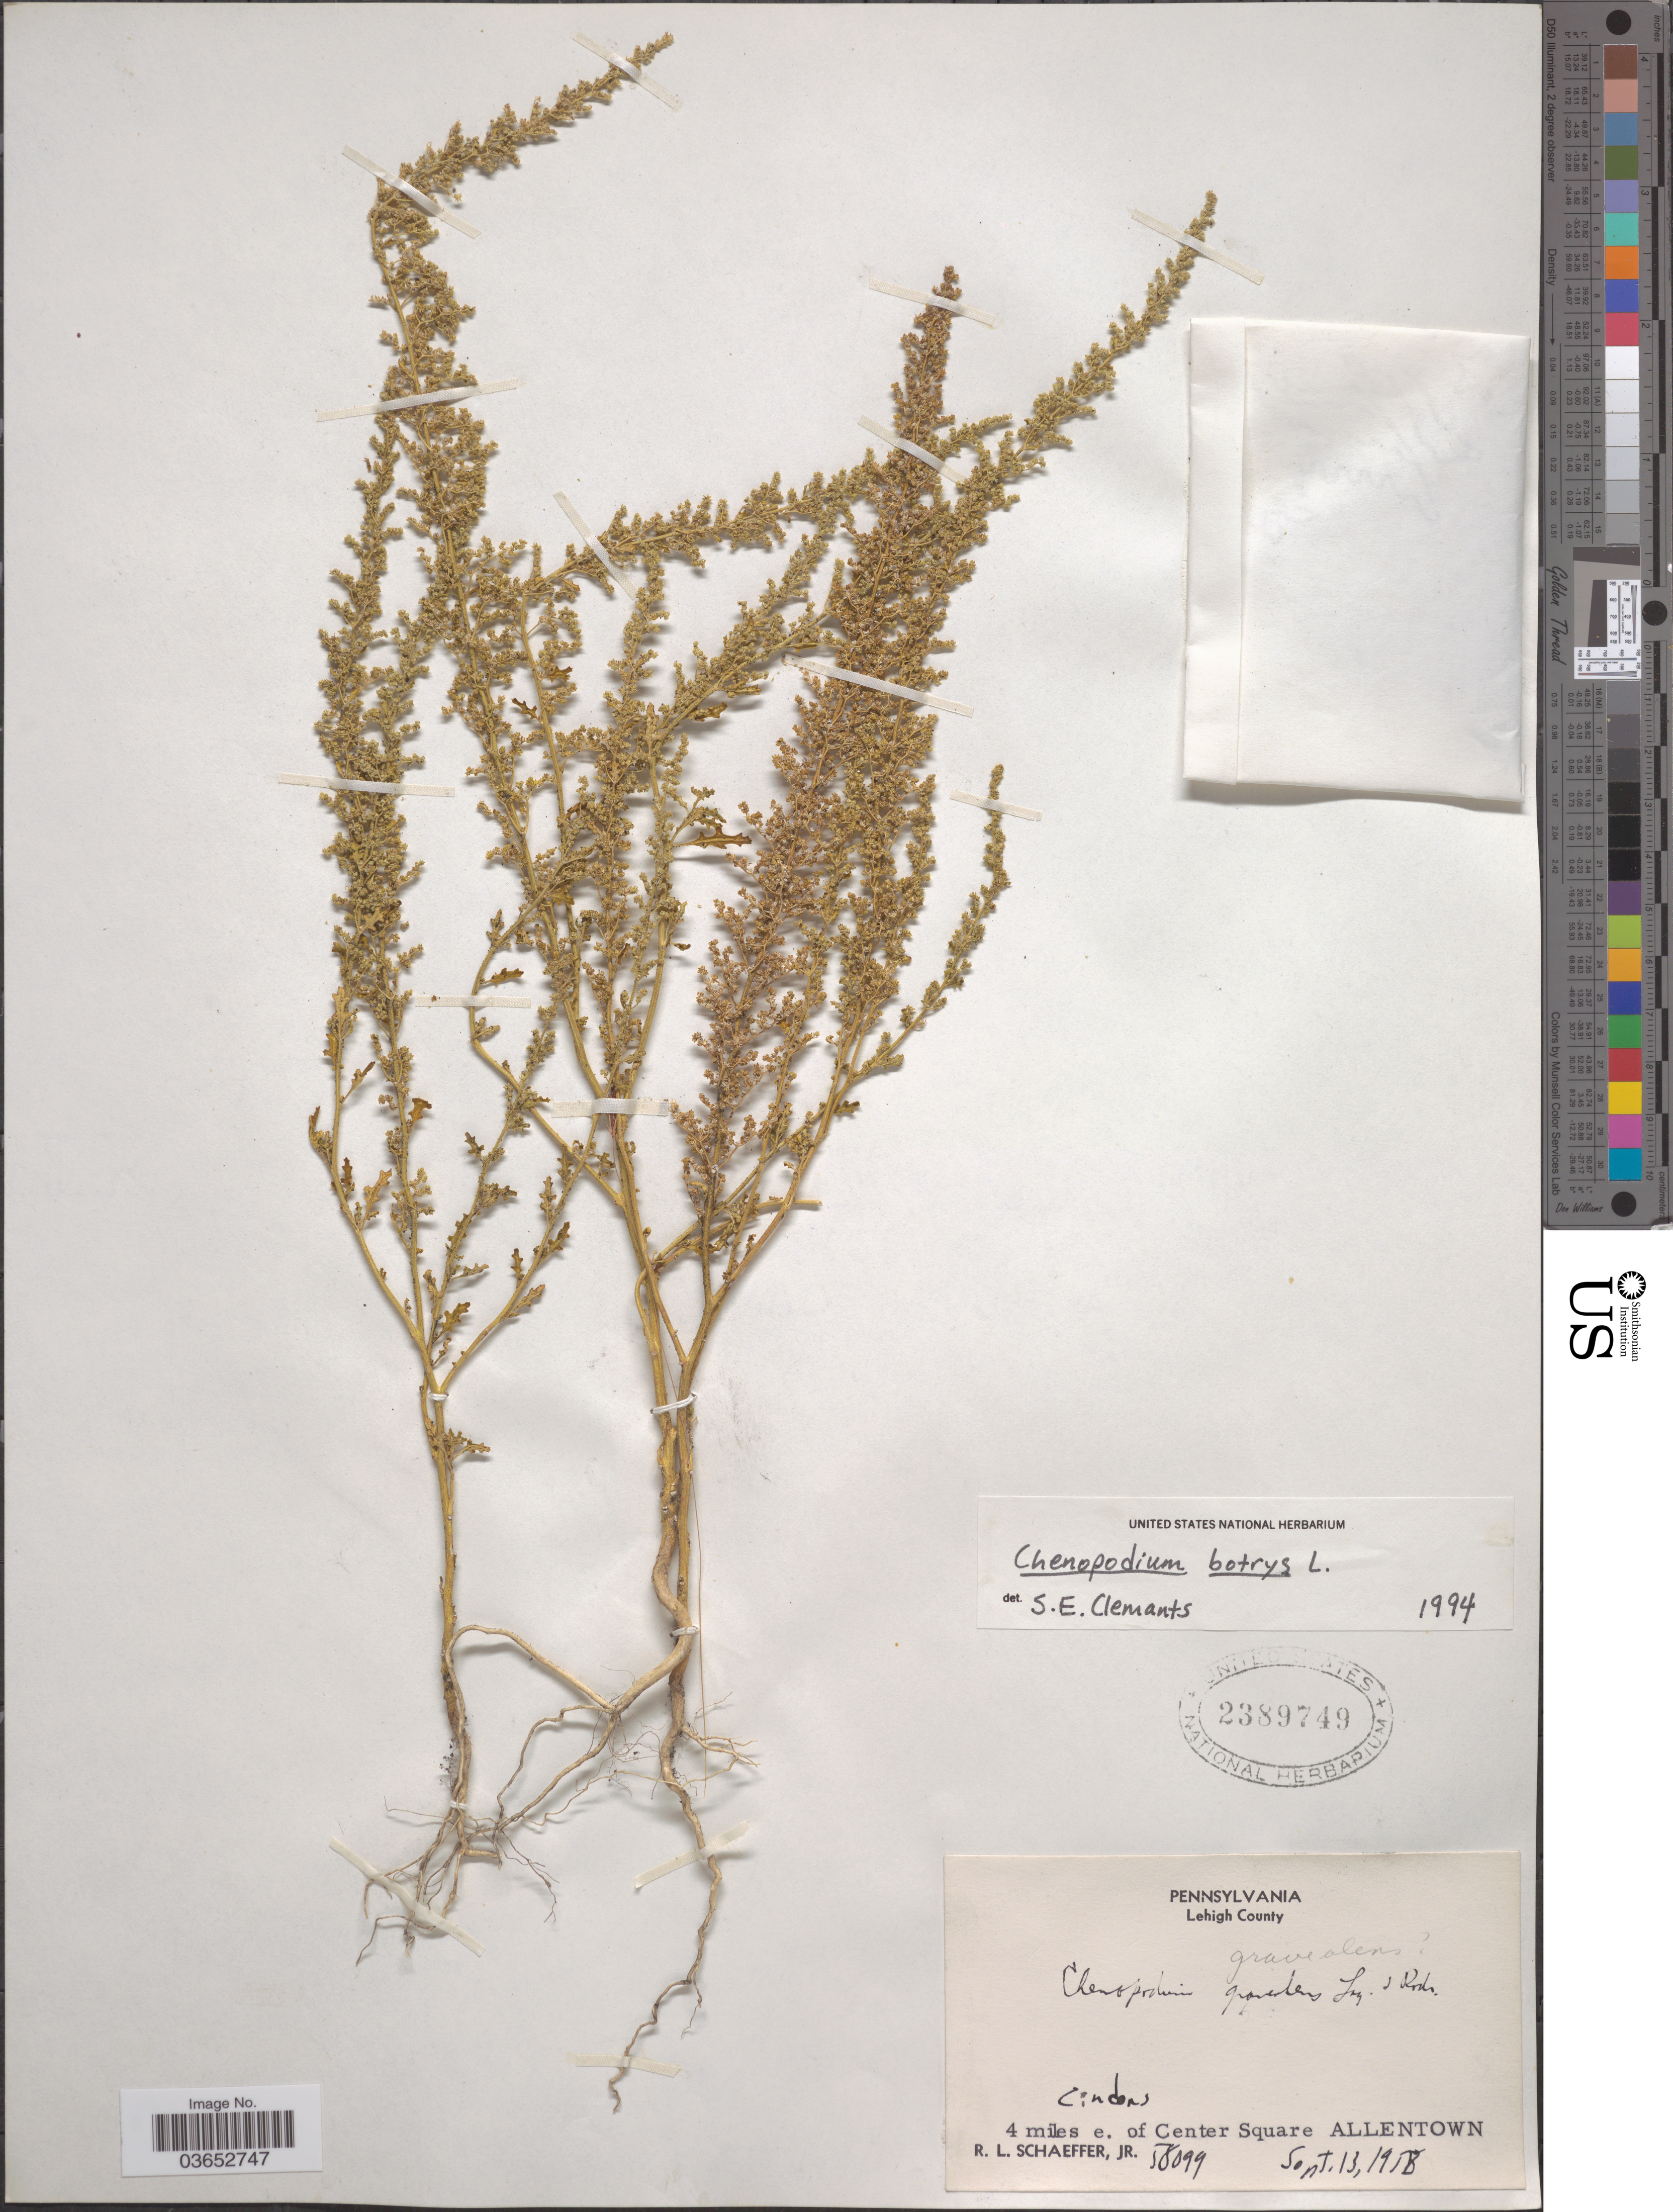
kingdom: Plantae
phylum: Tracheophyta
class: Magnoliopsida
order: Caryophyllales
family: Amaranthaceae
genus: Chenopodium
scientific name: Chenopodium botrys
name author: L.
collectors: R. L. Schaeffer Jr.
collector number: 58099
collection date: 1958-09-13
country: United States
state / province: Pennsylvania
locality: Lehigh County. 4 miles e. of Center Square Allentown.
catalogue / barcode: US 2389749